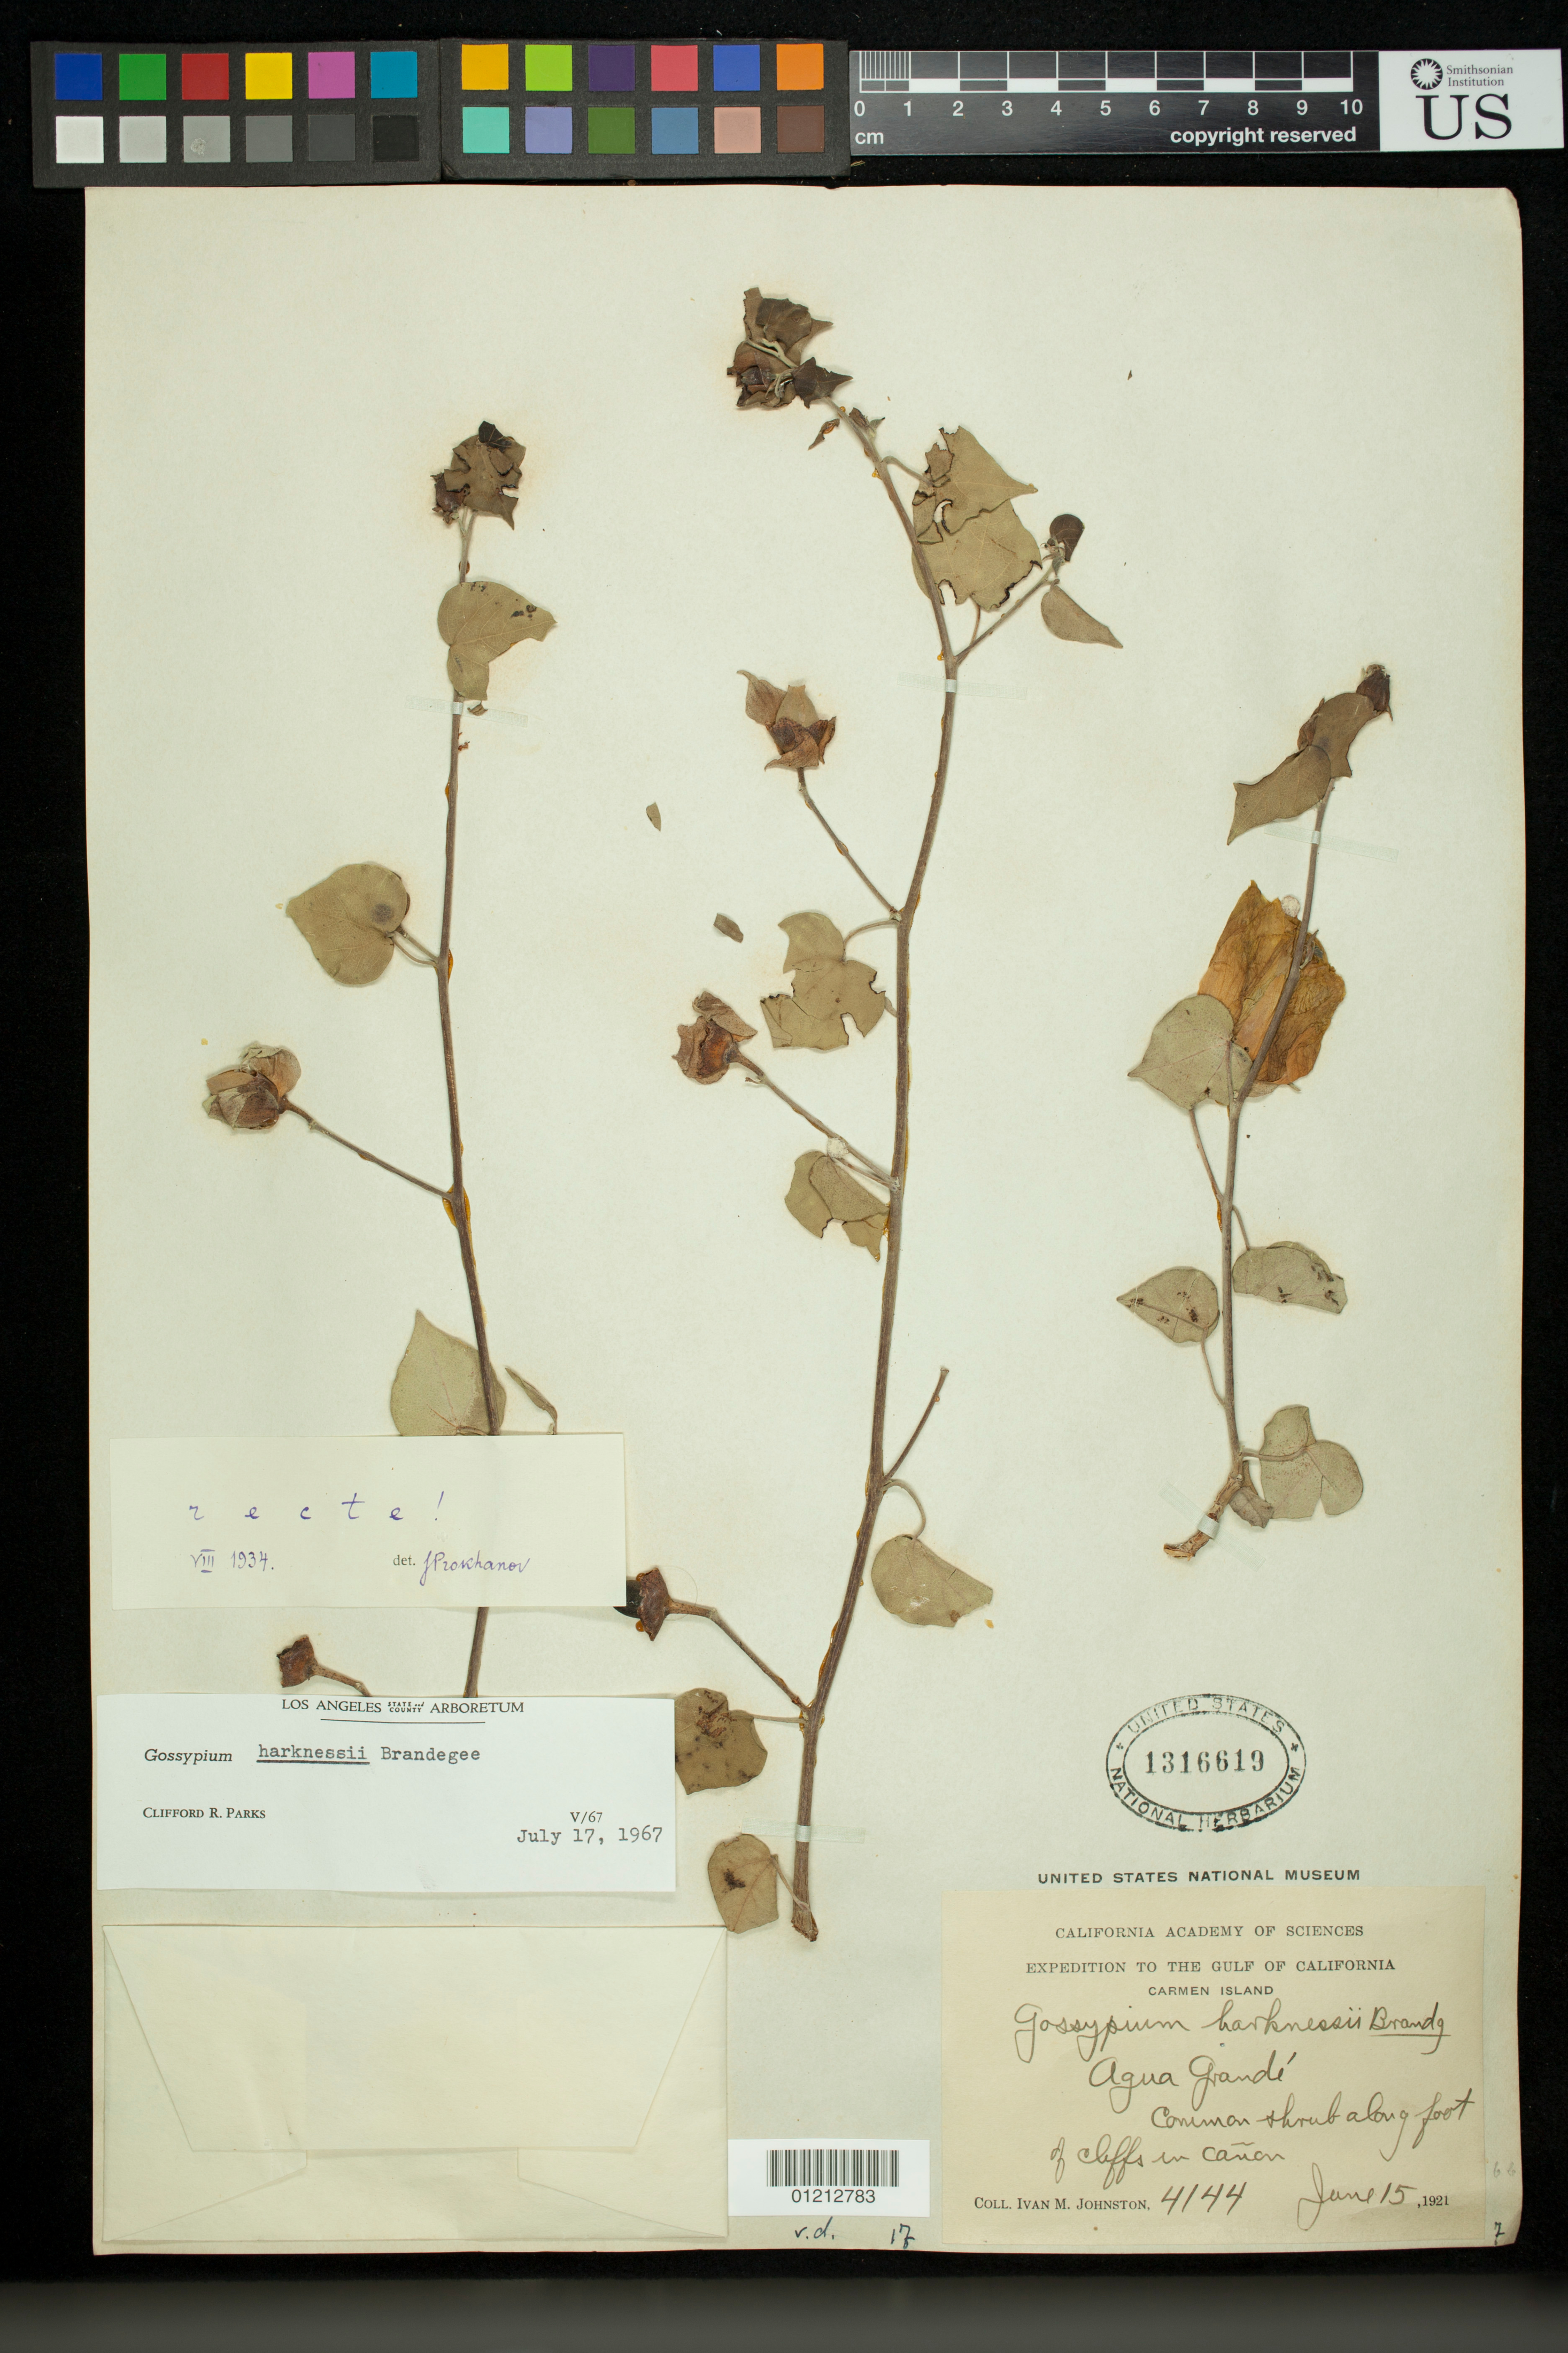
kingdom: Plantae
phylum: Tracheophyta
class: Magnoliopsida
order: Malvales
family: Malvaceae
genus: Gossypium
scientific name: Gossypium harknessii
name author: Brandegee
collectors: I.M. Johnston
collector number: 4144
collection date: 1921-06-15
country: Mexico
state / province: Baja California Sur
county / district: Loreto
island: Carmen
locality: Agua Grande. Along foot of cliffs in canon.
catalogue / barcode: US 1316619